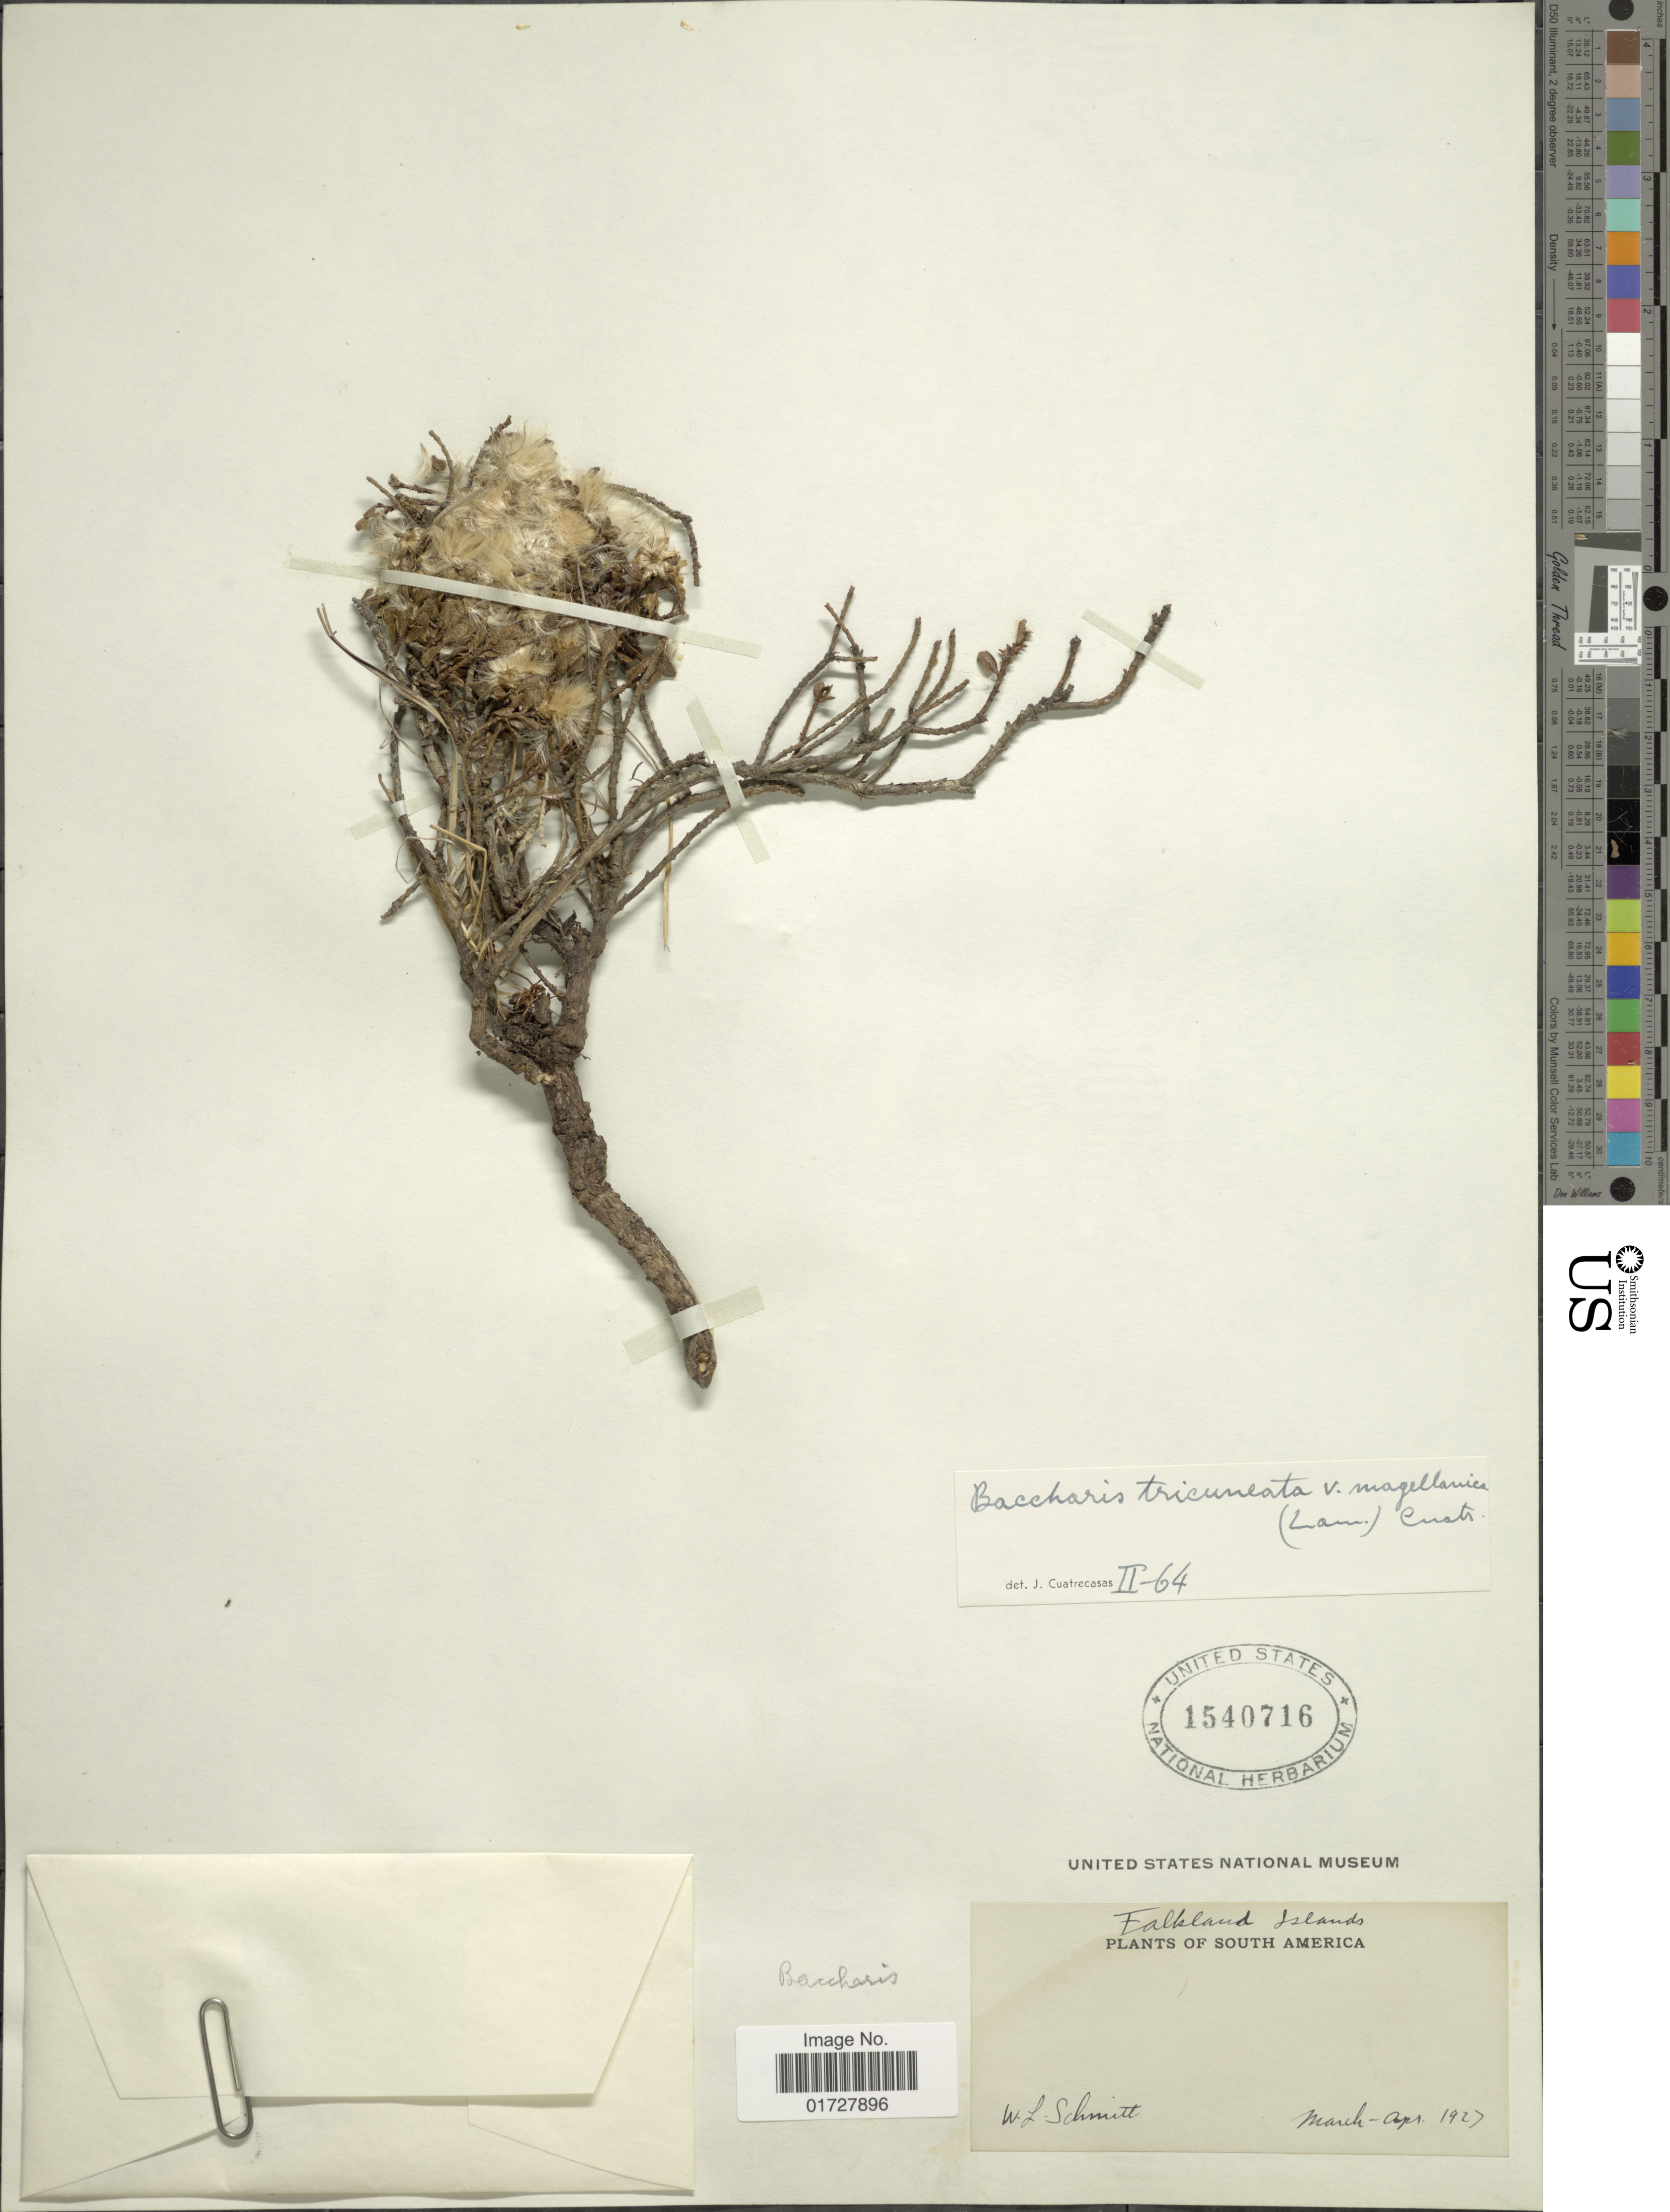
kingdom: Plantae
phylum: Tracheophyta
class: Magnoliopsida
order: Asterales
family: Asteraceae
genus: Baccharis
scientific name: Baccharis tricuneata var. magellanica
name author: (Lam.) Cuatrec.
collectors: W. L. Schmitt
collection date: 1927-03/1927-04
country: Falkland Islands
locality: South America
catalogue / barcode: US 1540716